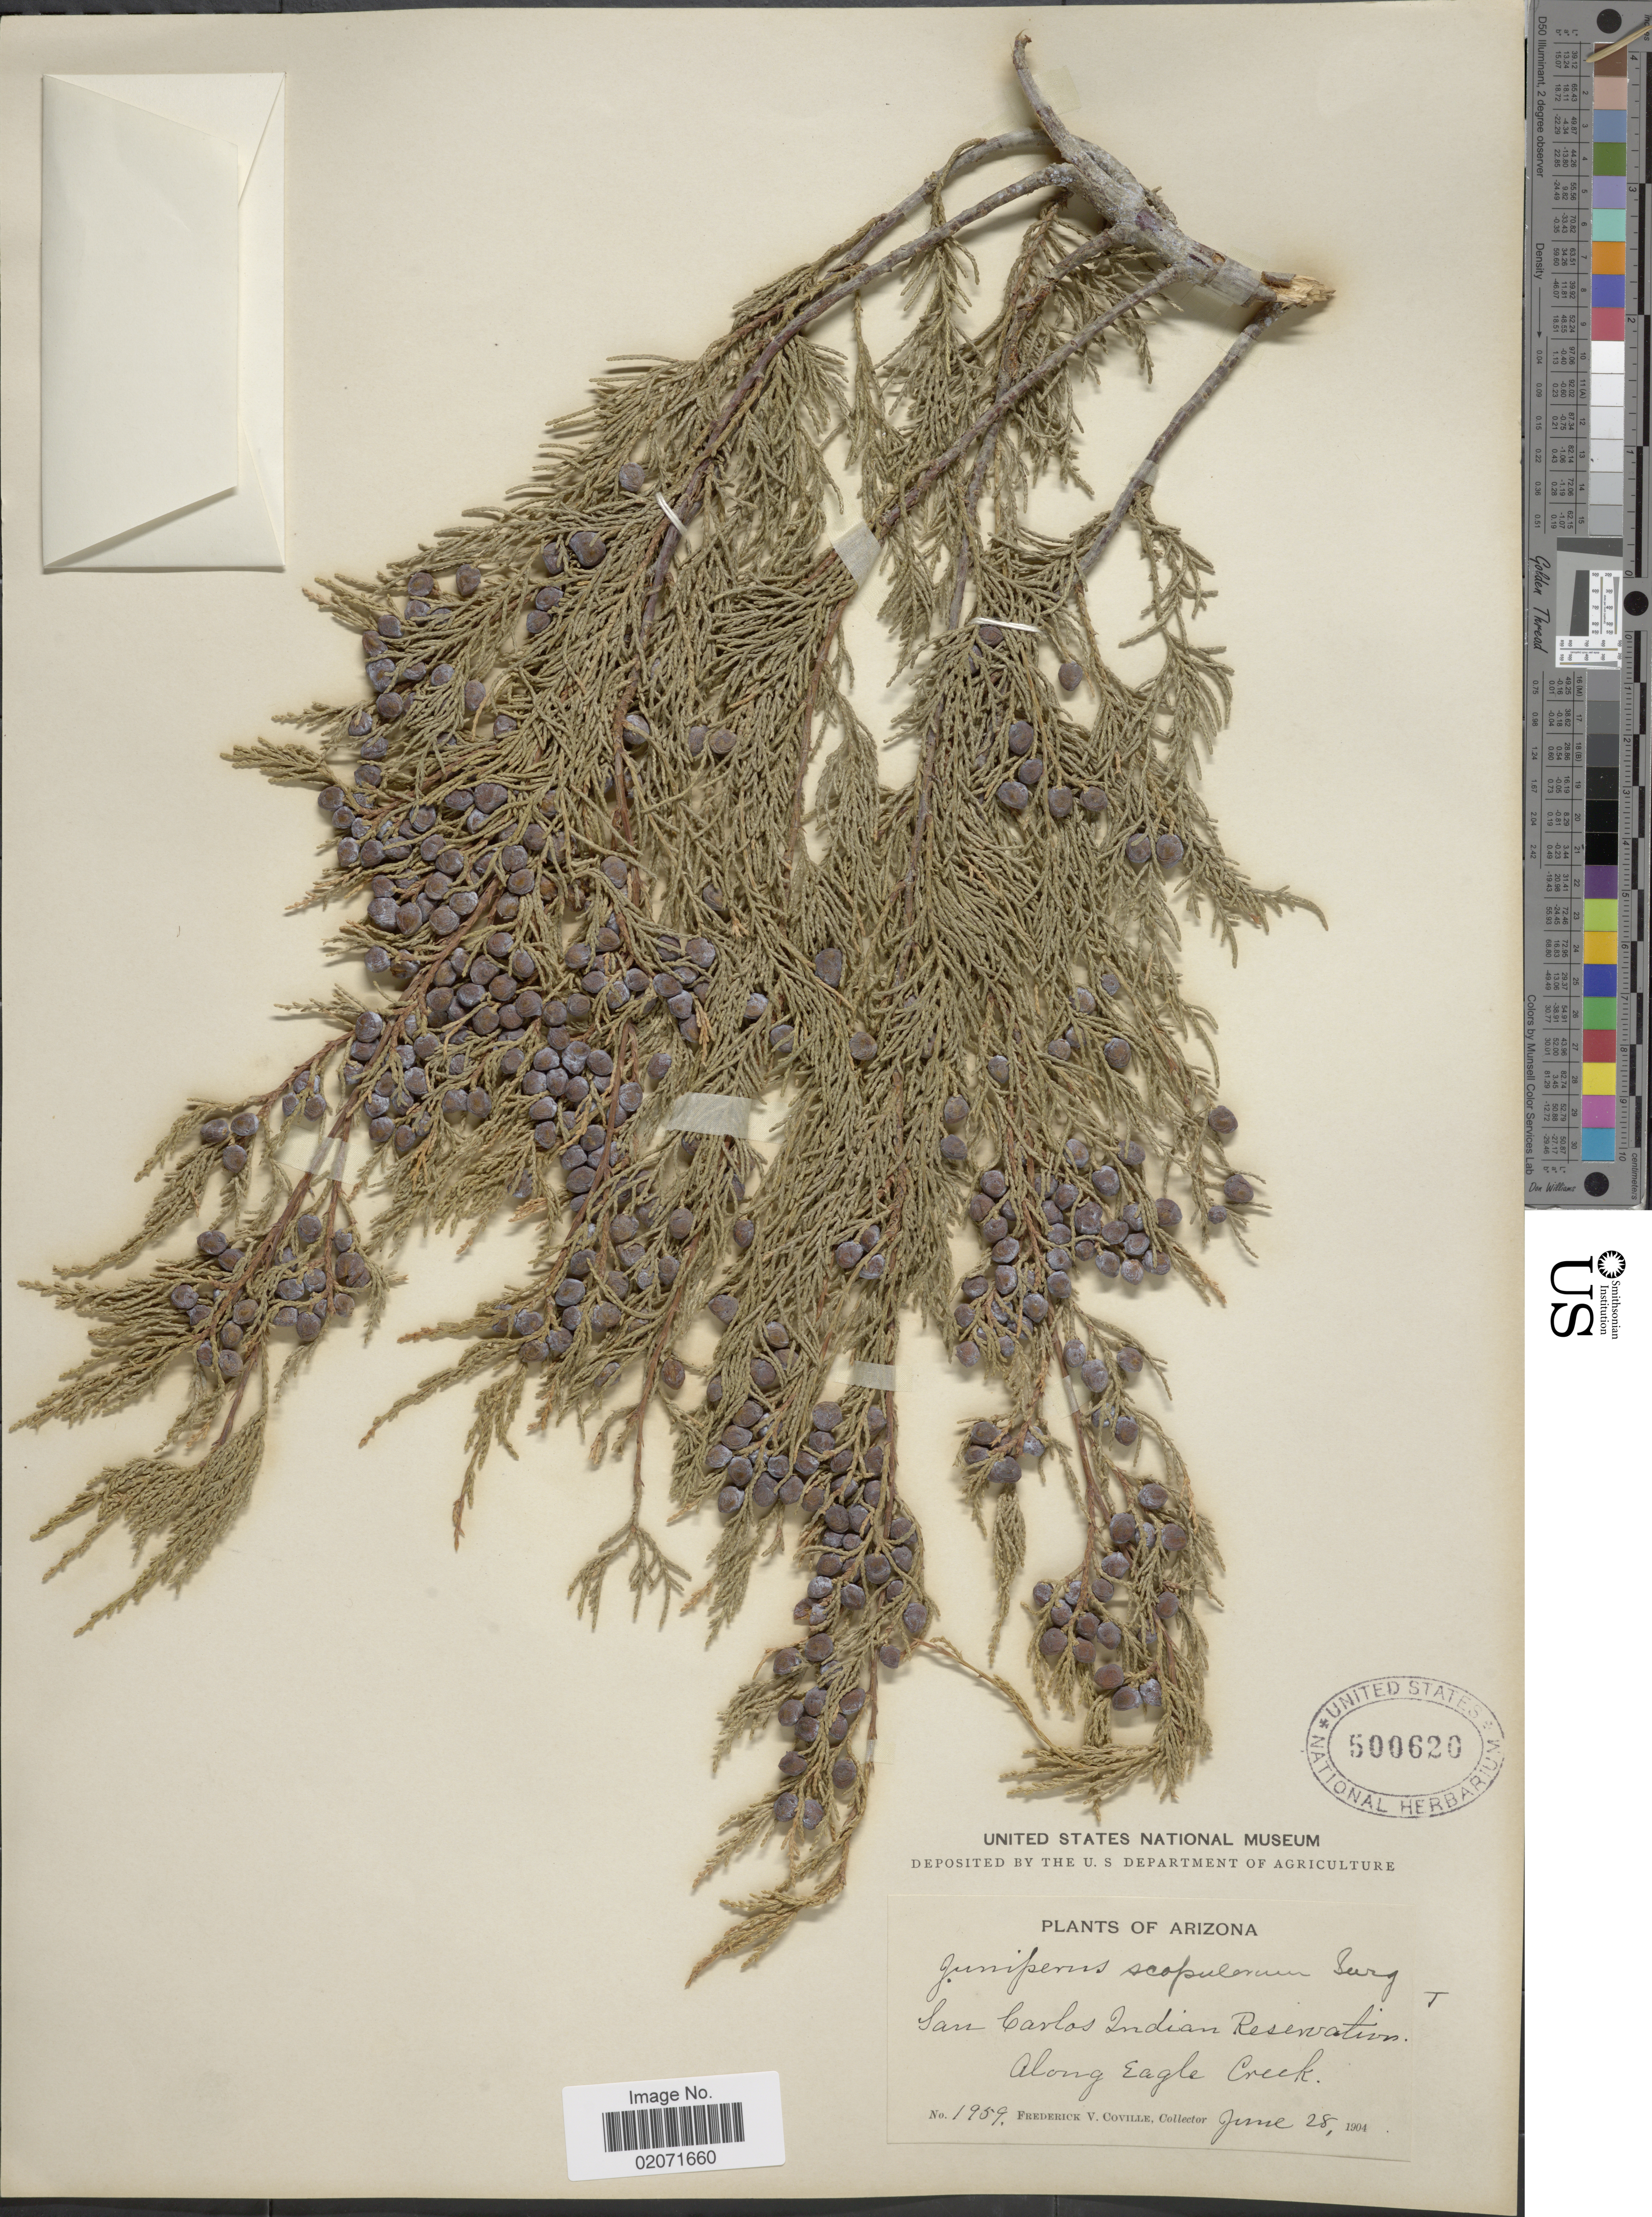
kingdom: Plantae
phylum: Tracheophyta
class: Pinopsida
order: Pinales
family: Cupressaceae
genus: Juniperus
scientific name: Juniperus scopulorum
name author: Sarg.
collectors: F. V. Coville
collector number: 1959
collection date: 1904-06-28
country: United States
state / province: Arizona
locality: San Carlos Indian Reservation, Along Eagle Creek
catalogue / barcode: US 500620